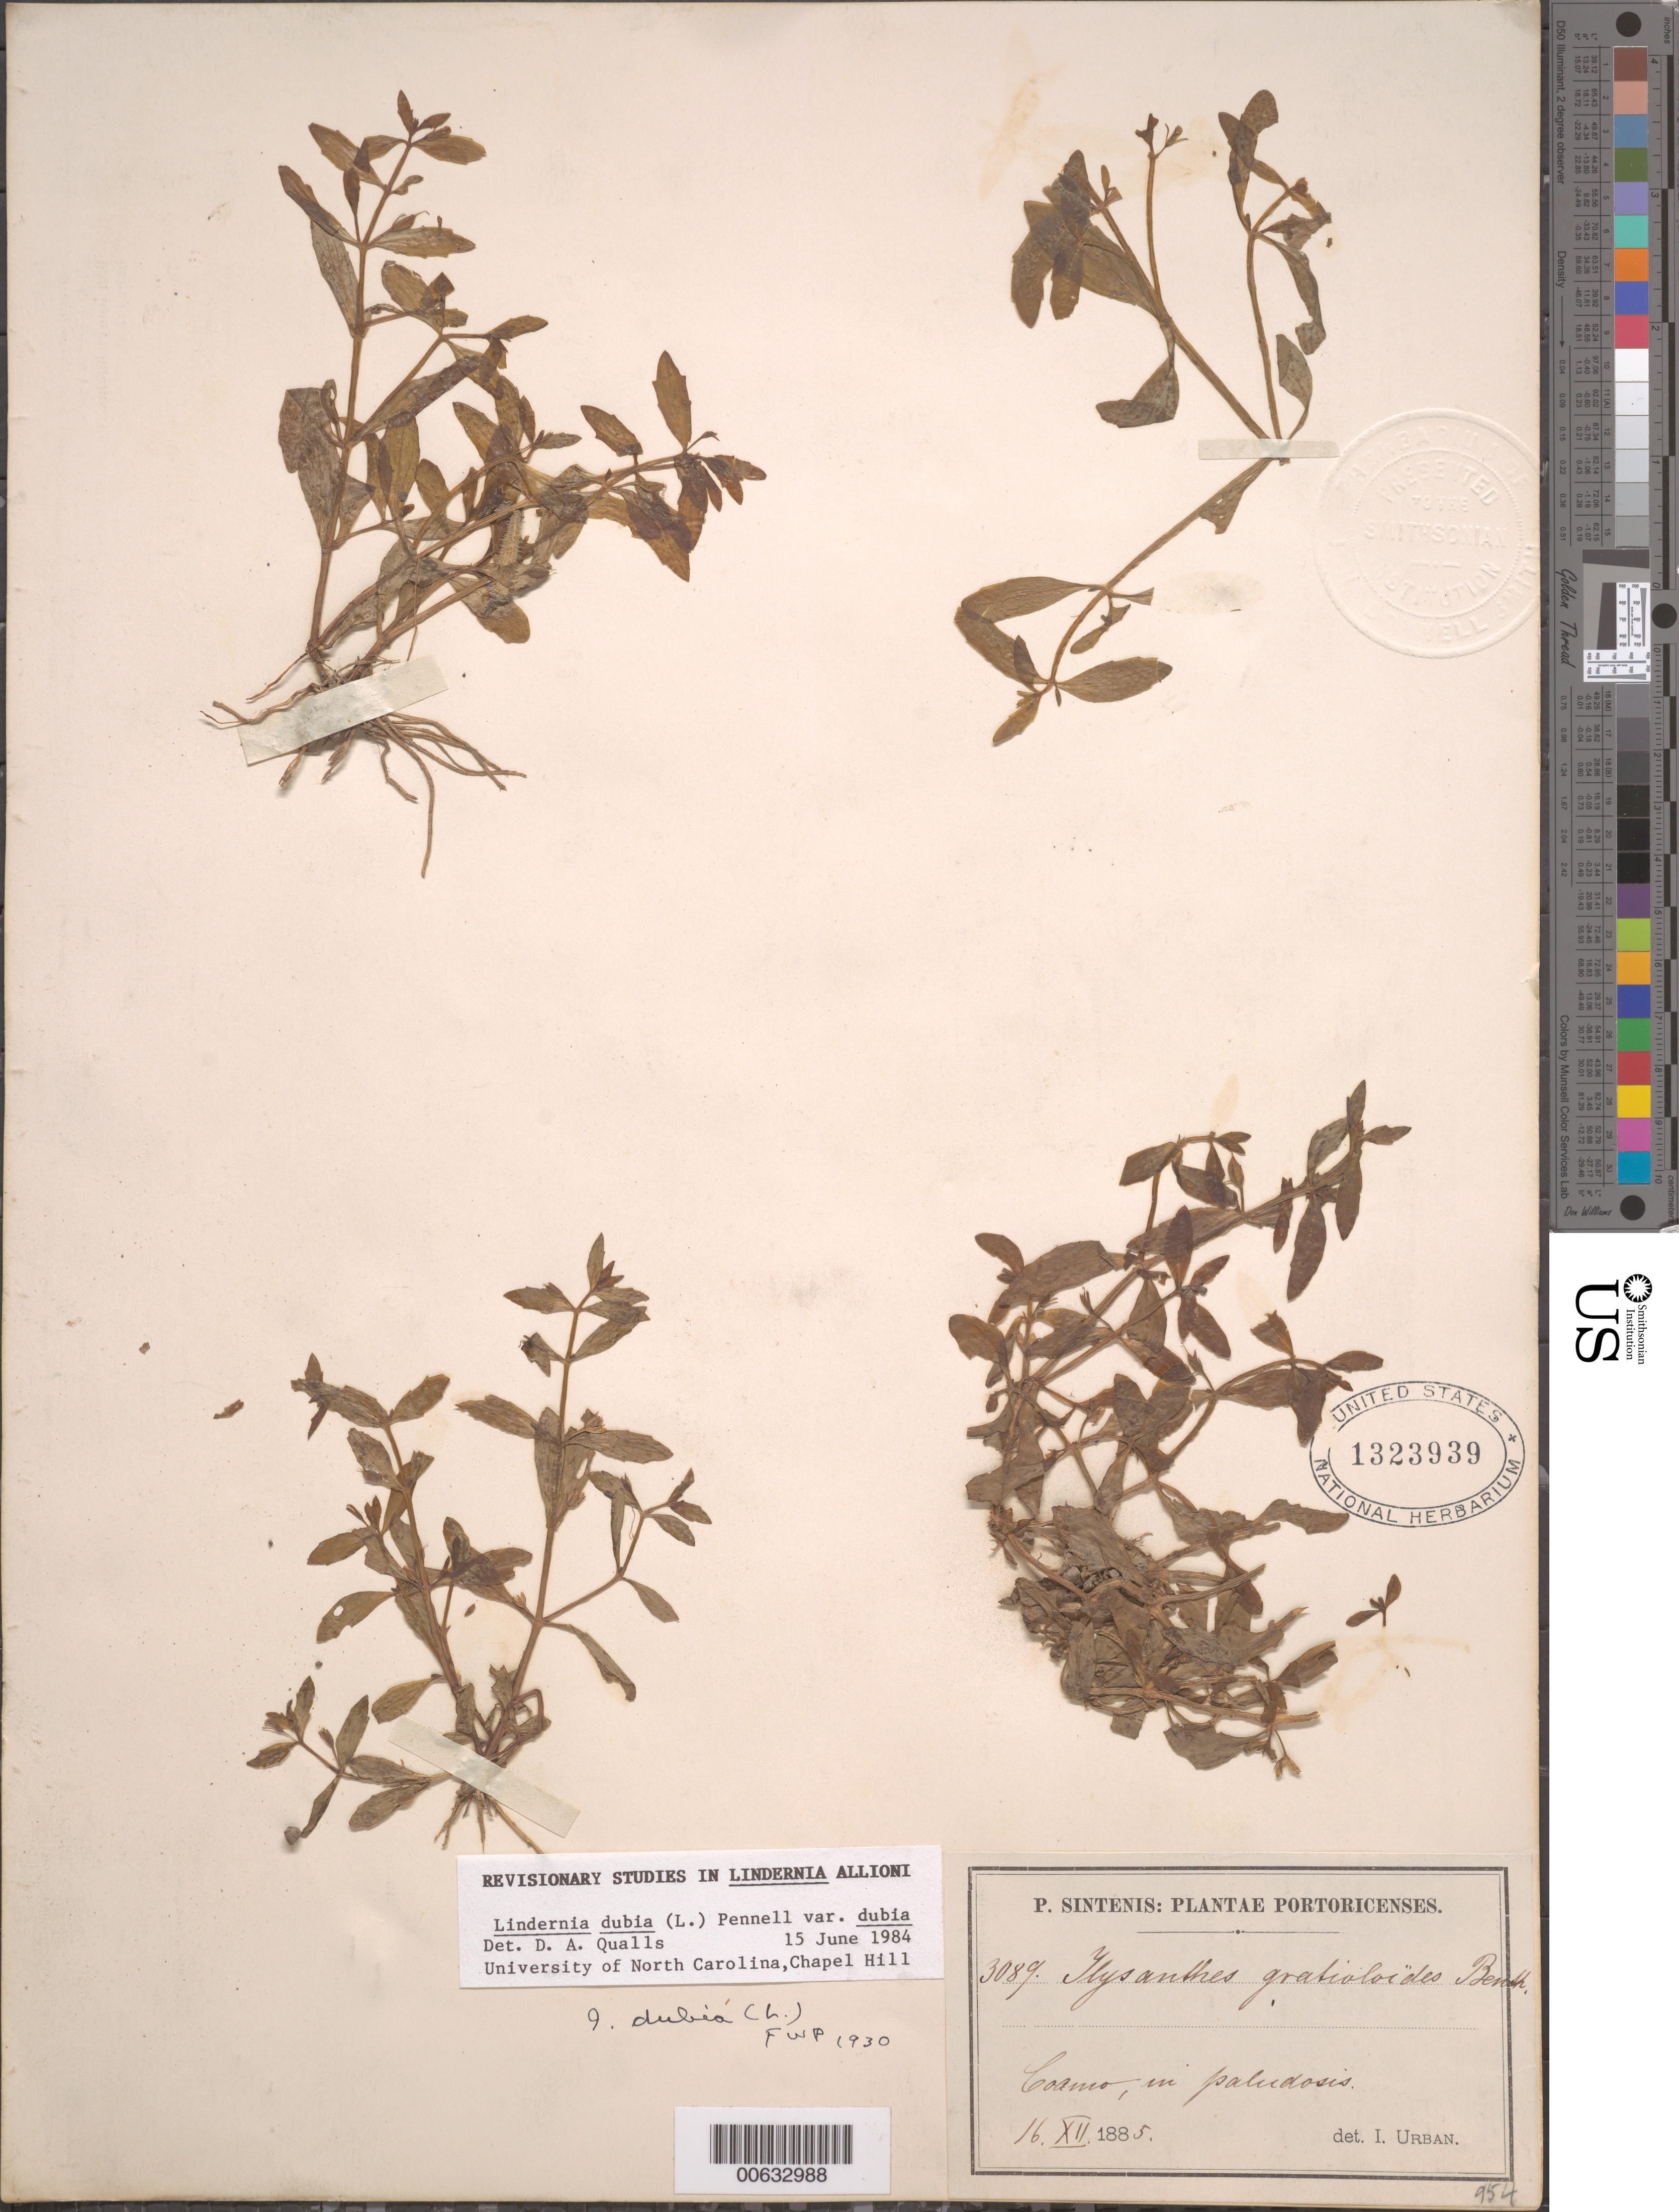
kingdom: Plantae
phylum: Tracheophyta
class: Magnoliopsida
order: Lamiales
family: Linderniaceae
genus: Lindernia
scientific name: Lindernia dubia var. dubia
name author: (L.) Pennell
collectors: P. Sintenis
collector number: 3089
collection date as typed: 16 Dec 1885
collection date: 1885-12-16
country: Puerto Rico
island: Greater Antilles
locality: Coamo, in paludosis.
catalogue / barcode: US 1323939